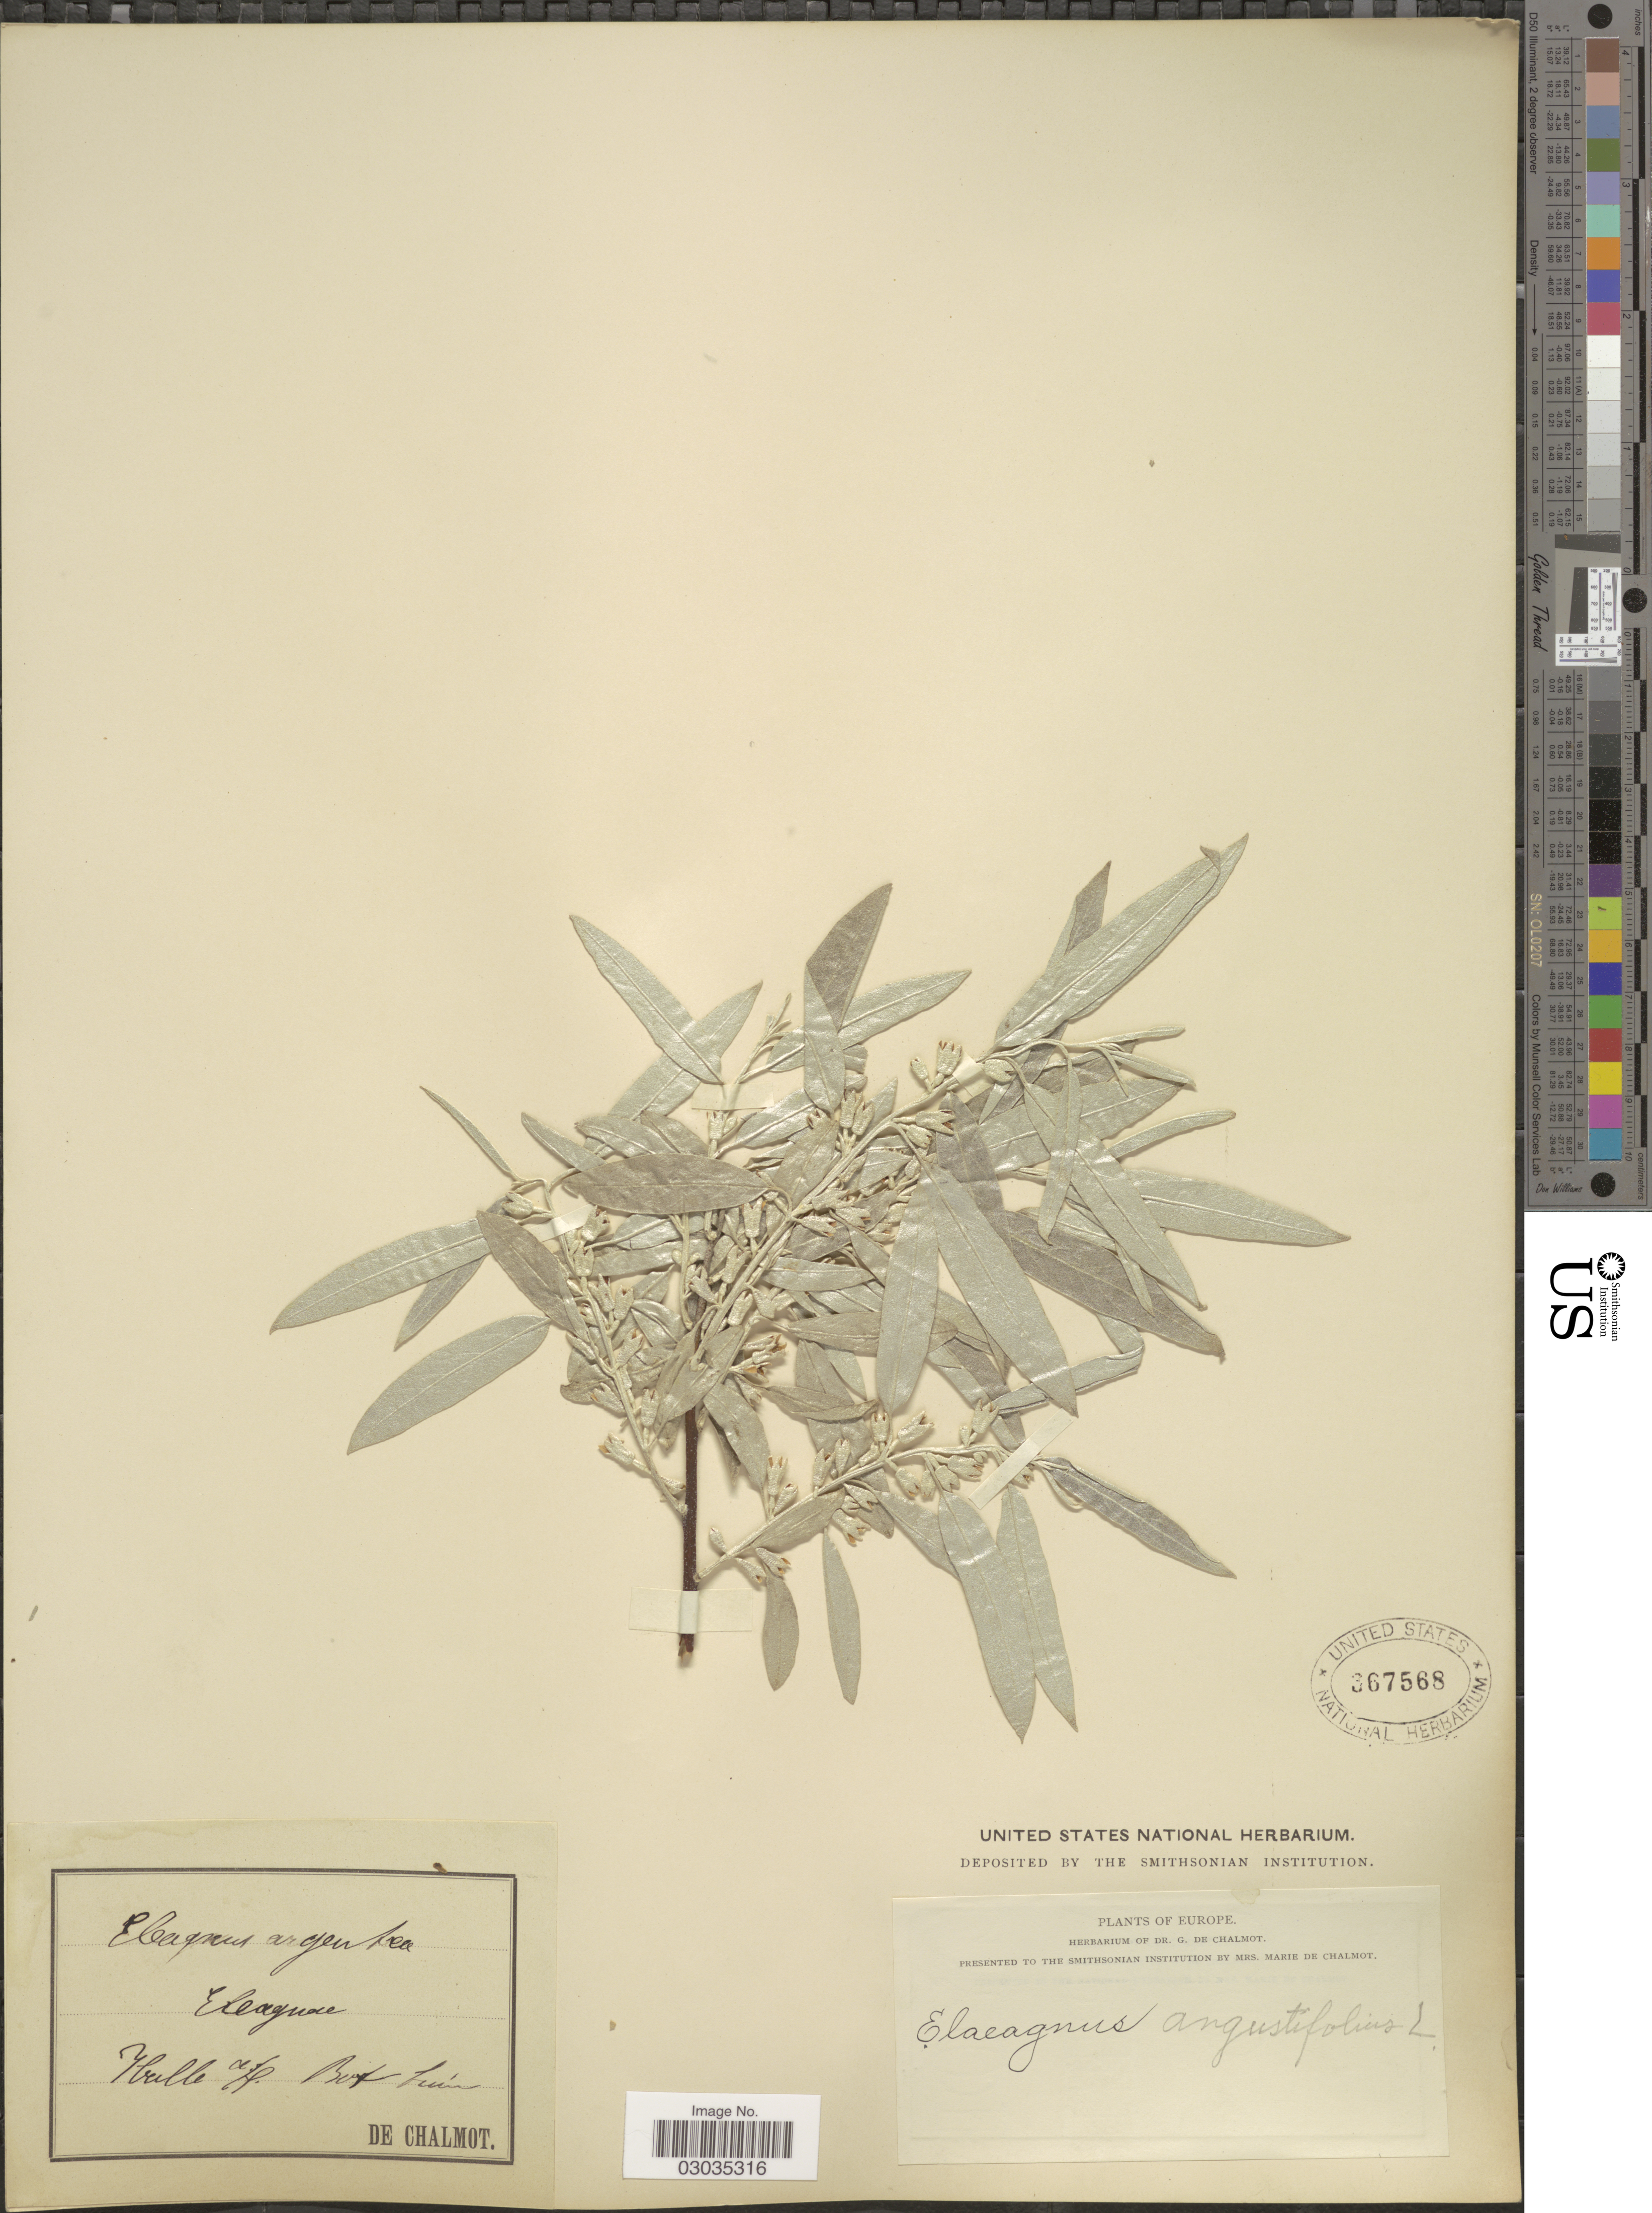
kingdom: Plantae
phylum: Tracheophyta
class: Magnoliopsida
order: Rosales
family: Elaeagnaceae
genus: Elaeagnus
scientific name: Elaeagnus angustifolia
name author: L.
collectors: G. de Chalmot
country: Albania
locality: Europe. Iballe a/h Bot. [interpreted]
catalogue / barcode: US 367568